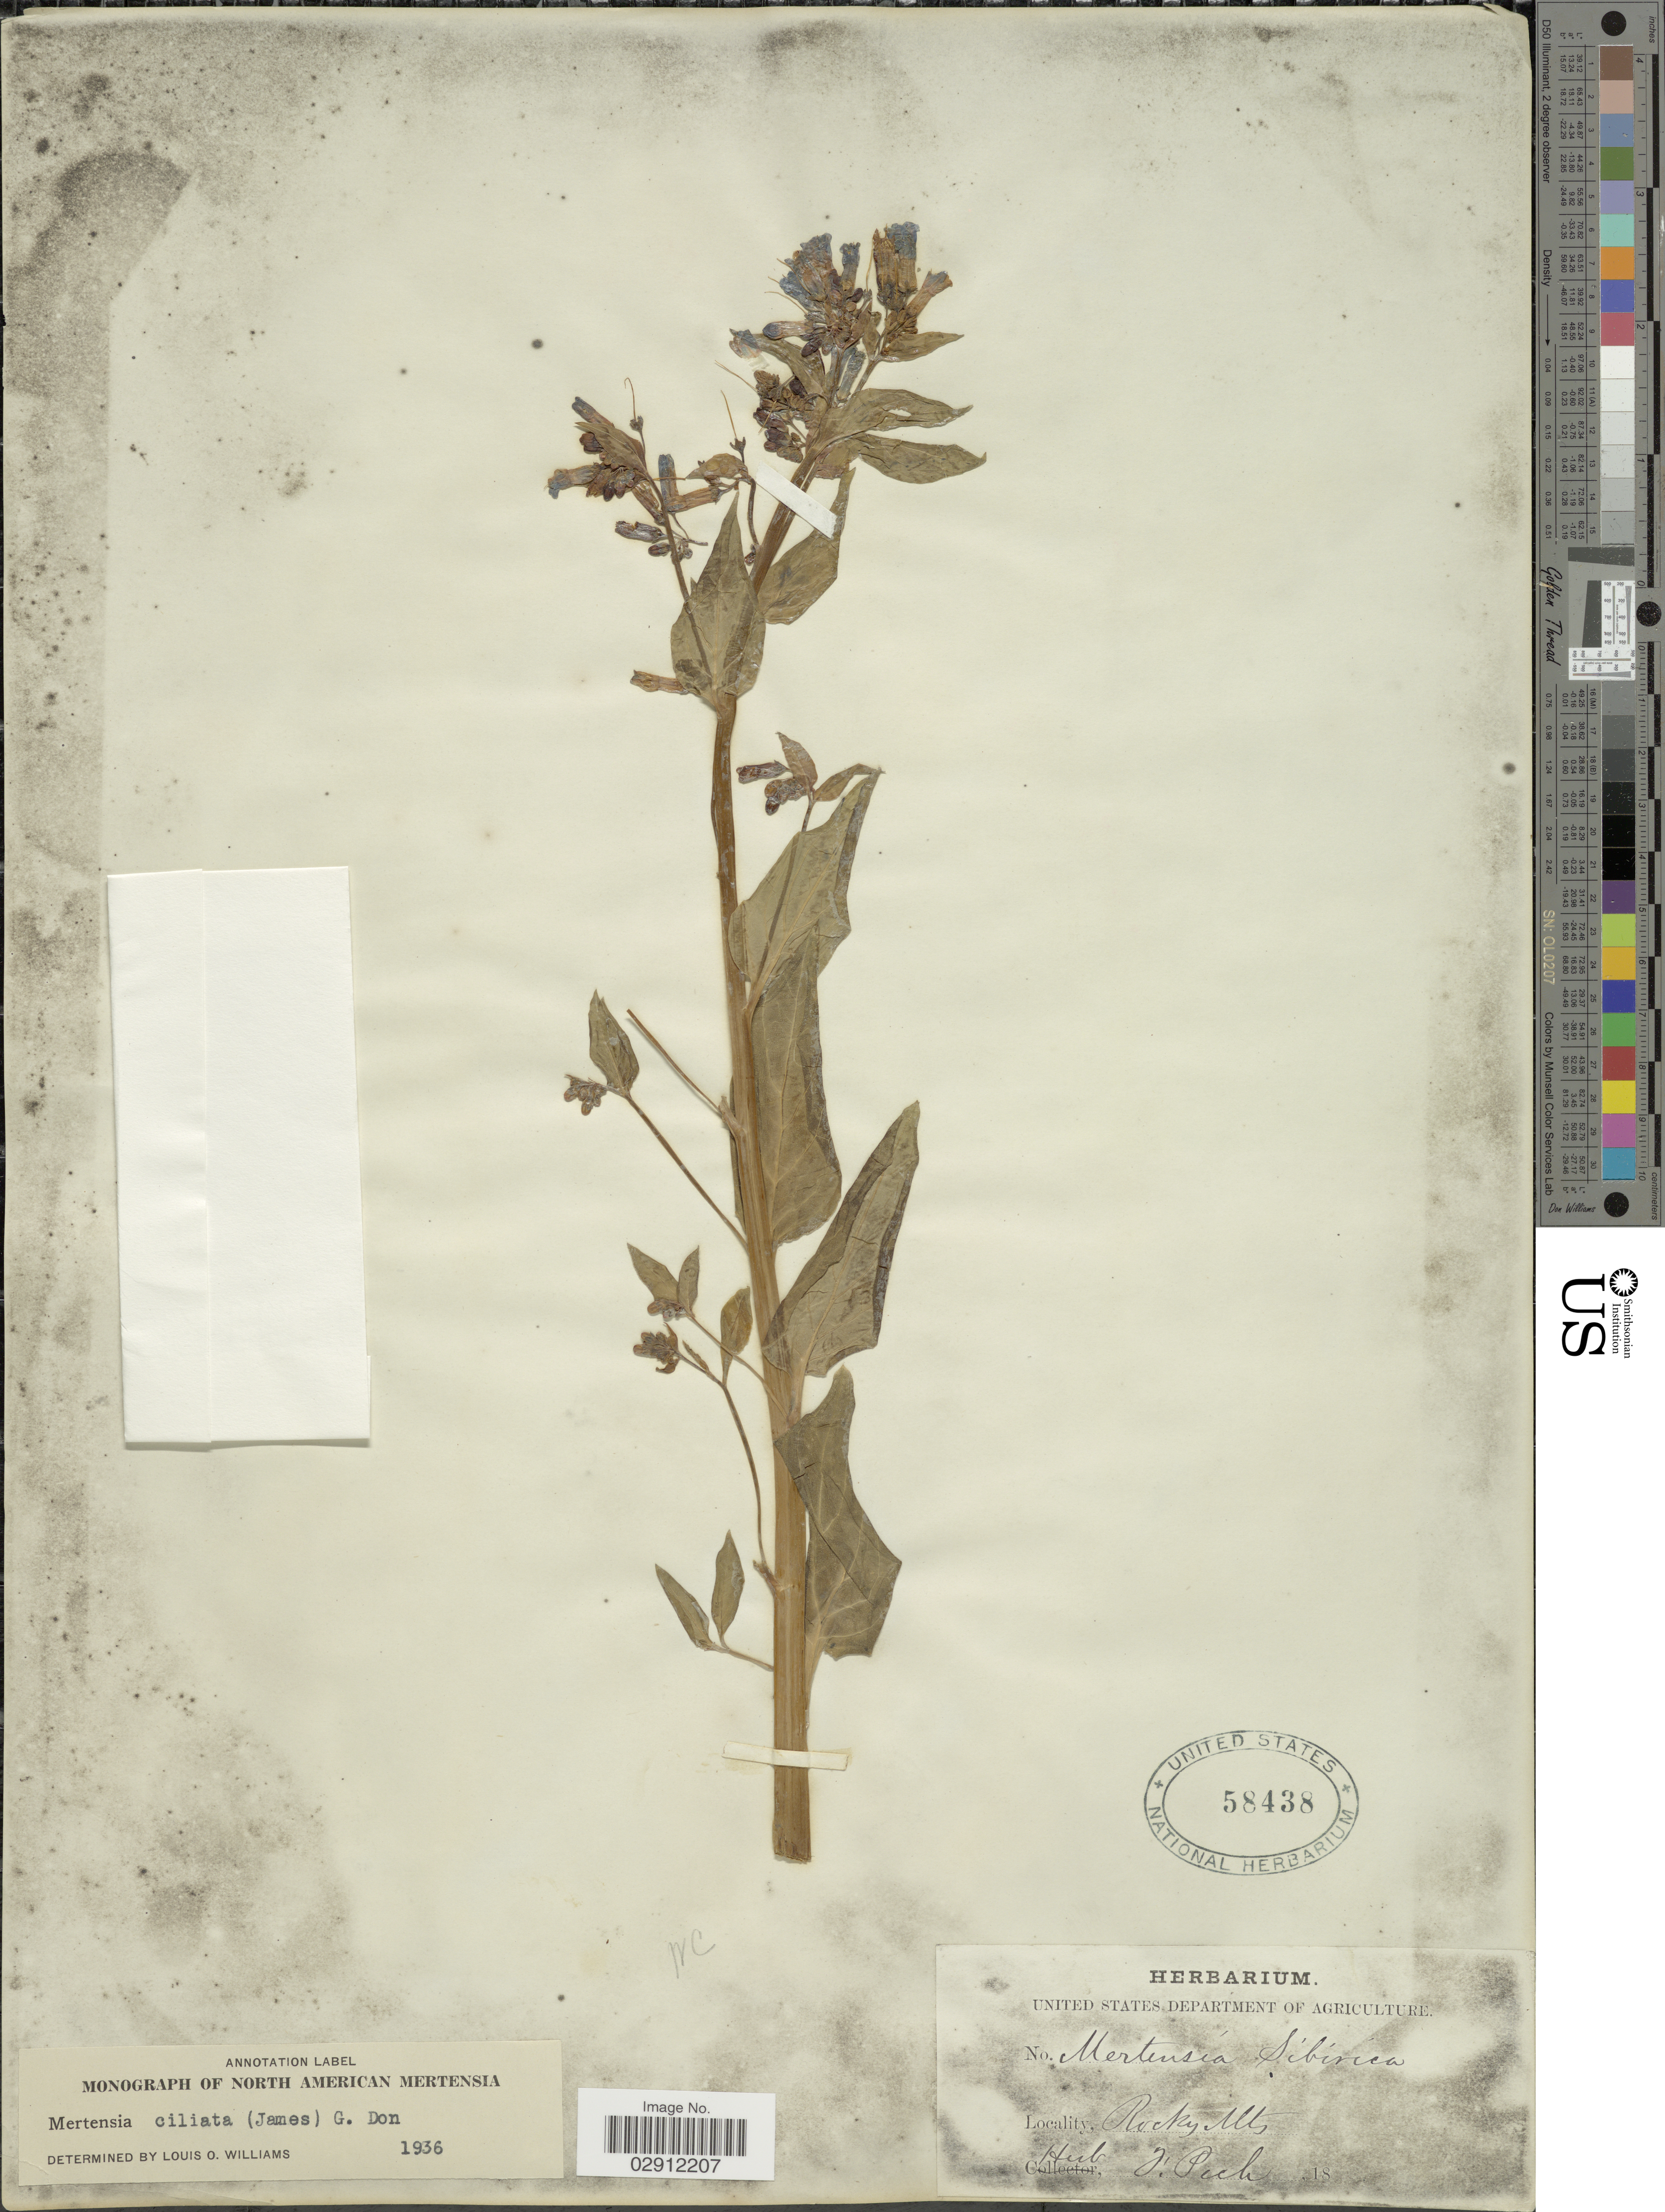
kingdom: Plantae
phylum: Tracheophyta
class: Magnoliopsida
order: Boraginales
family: Boraginaceae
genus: Mertensia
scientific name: Mertensia ciliata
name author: (James) G. Don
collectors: Ex herb. J. Pech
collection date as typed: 18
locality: Rocky Mts.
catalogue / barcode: US 58438